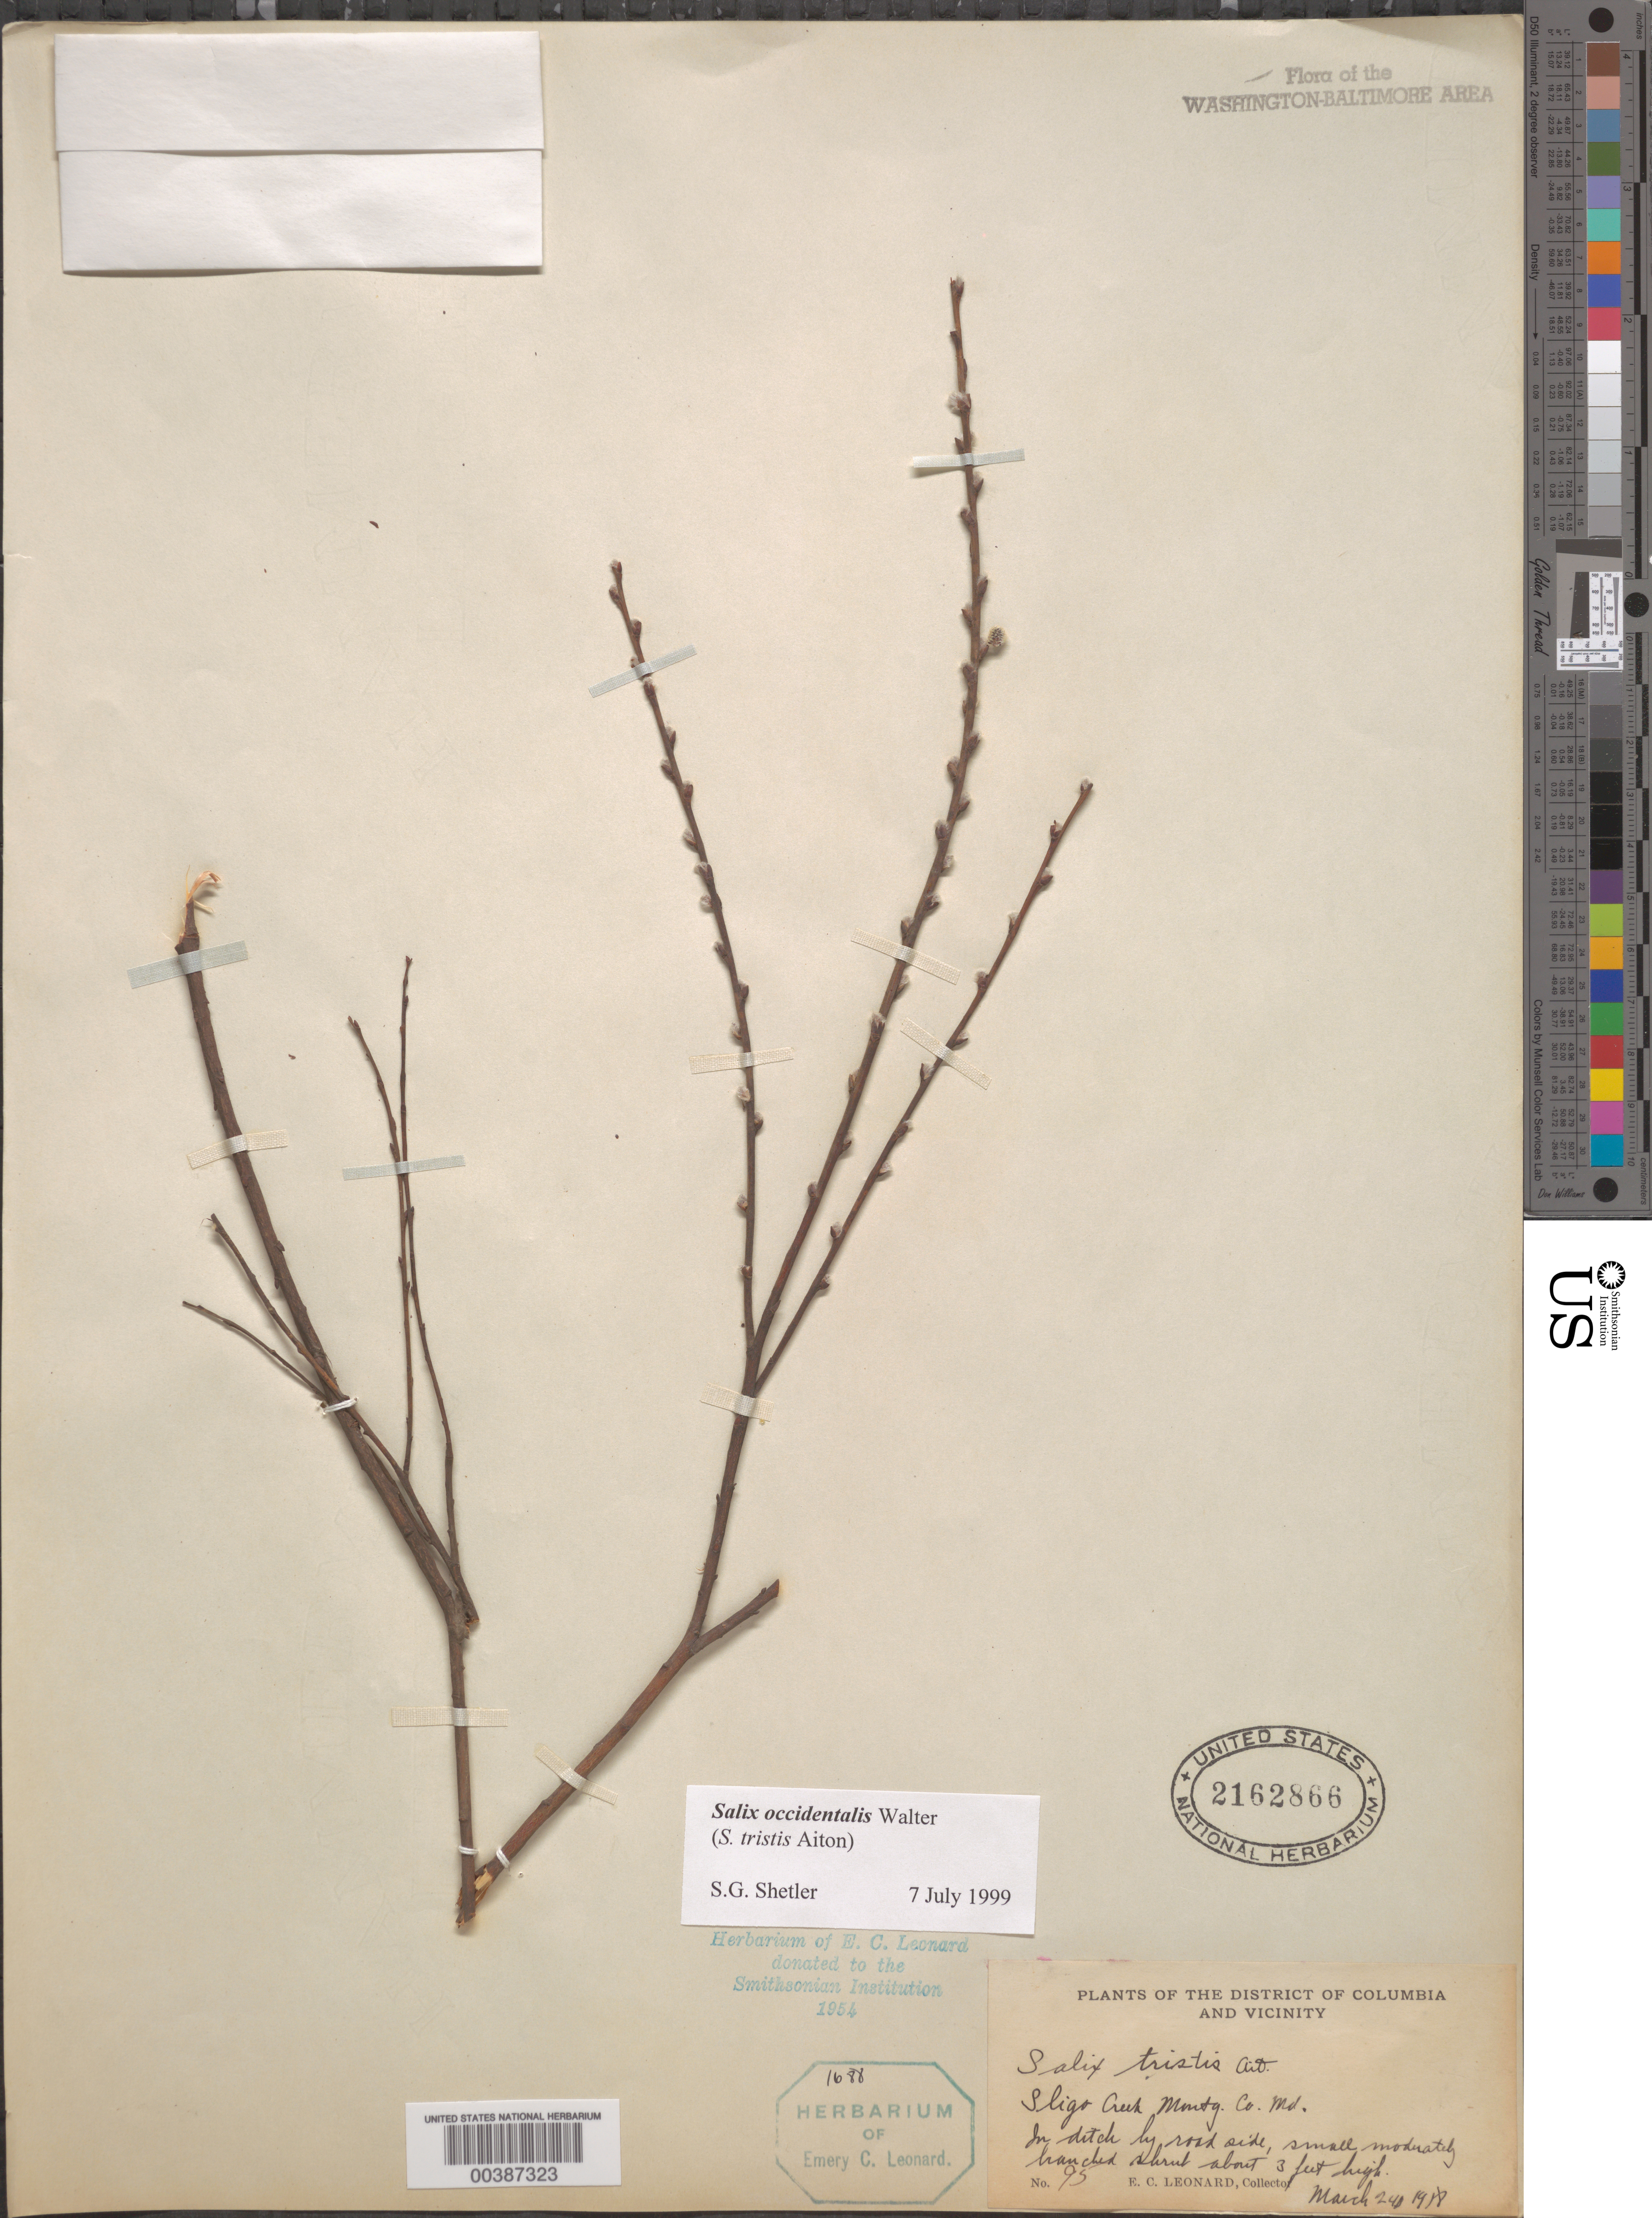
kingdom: Plantae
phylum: Tracheophyta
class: Magnoliopsida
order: Malpighiales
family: Salicaceae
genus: Salix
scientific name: Salix occidentalis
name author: Walter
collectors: E. C. Leonard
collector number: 95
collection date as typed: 24 Mar 1918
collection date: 1918-03-24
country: United States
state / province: Maryland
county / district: Montgomery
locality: Sligo Creek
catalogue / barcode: US 2162866